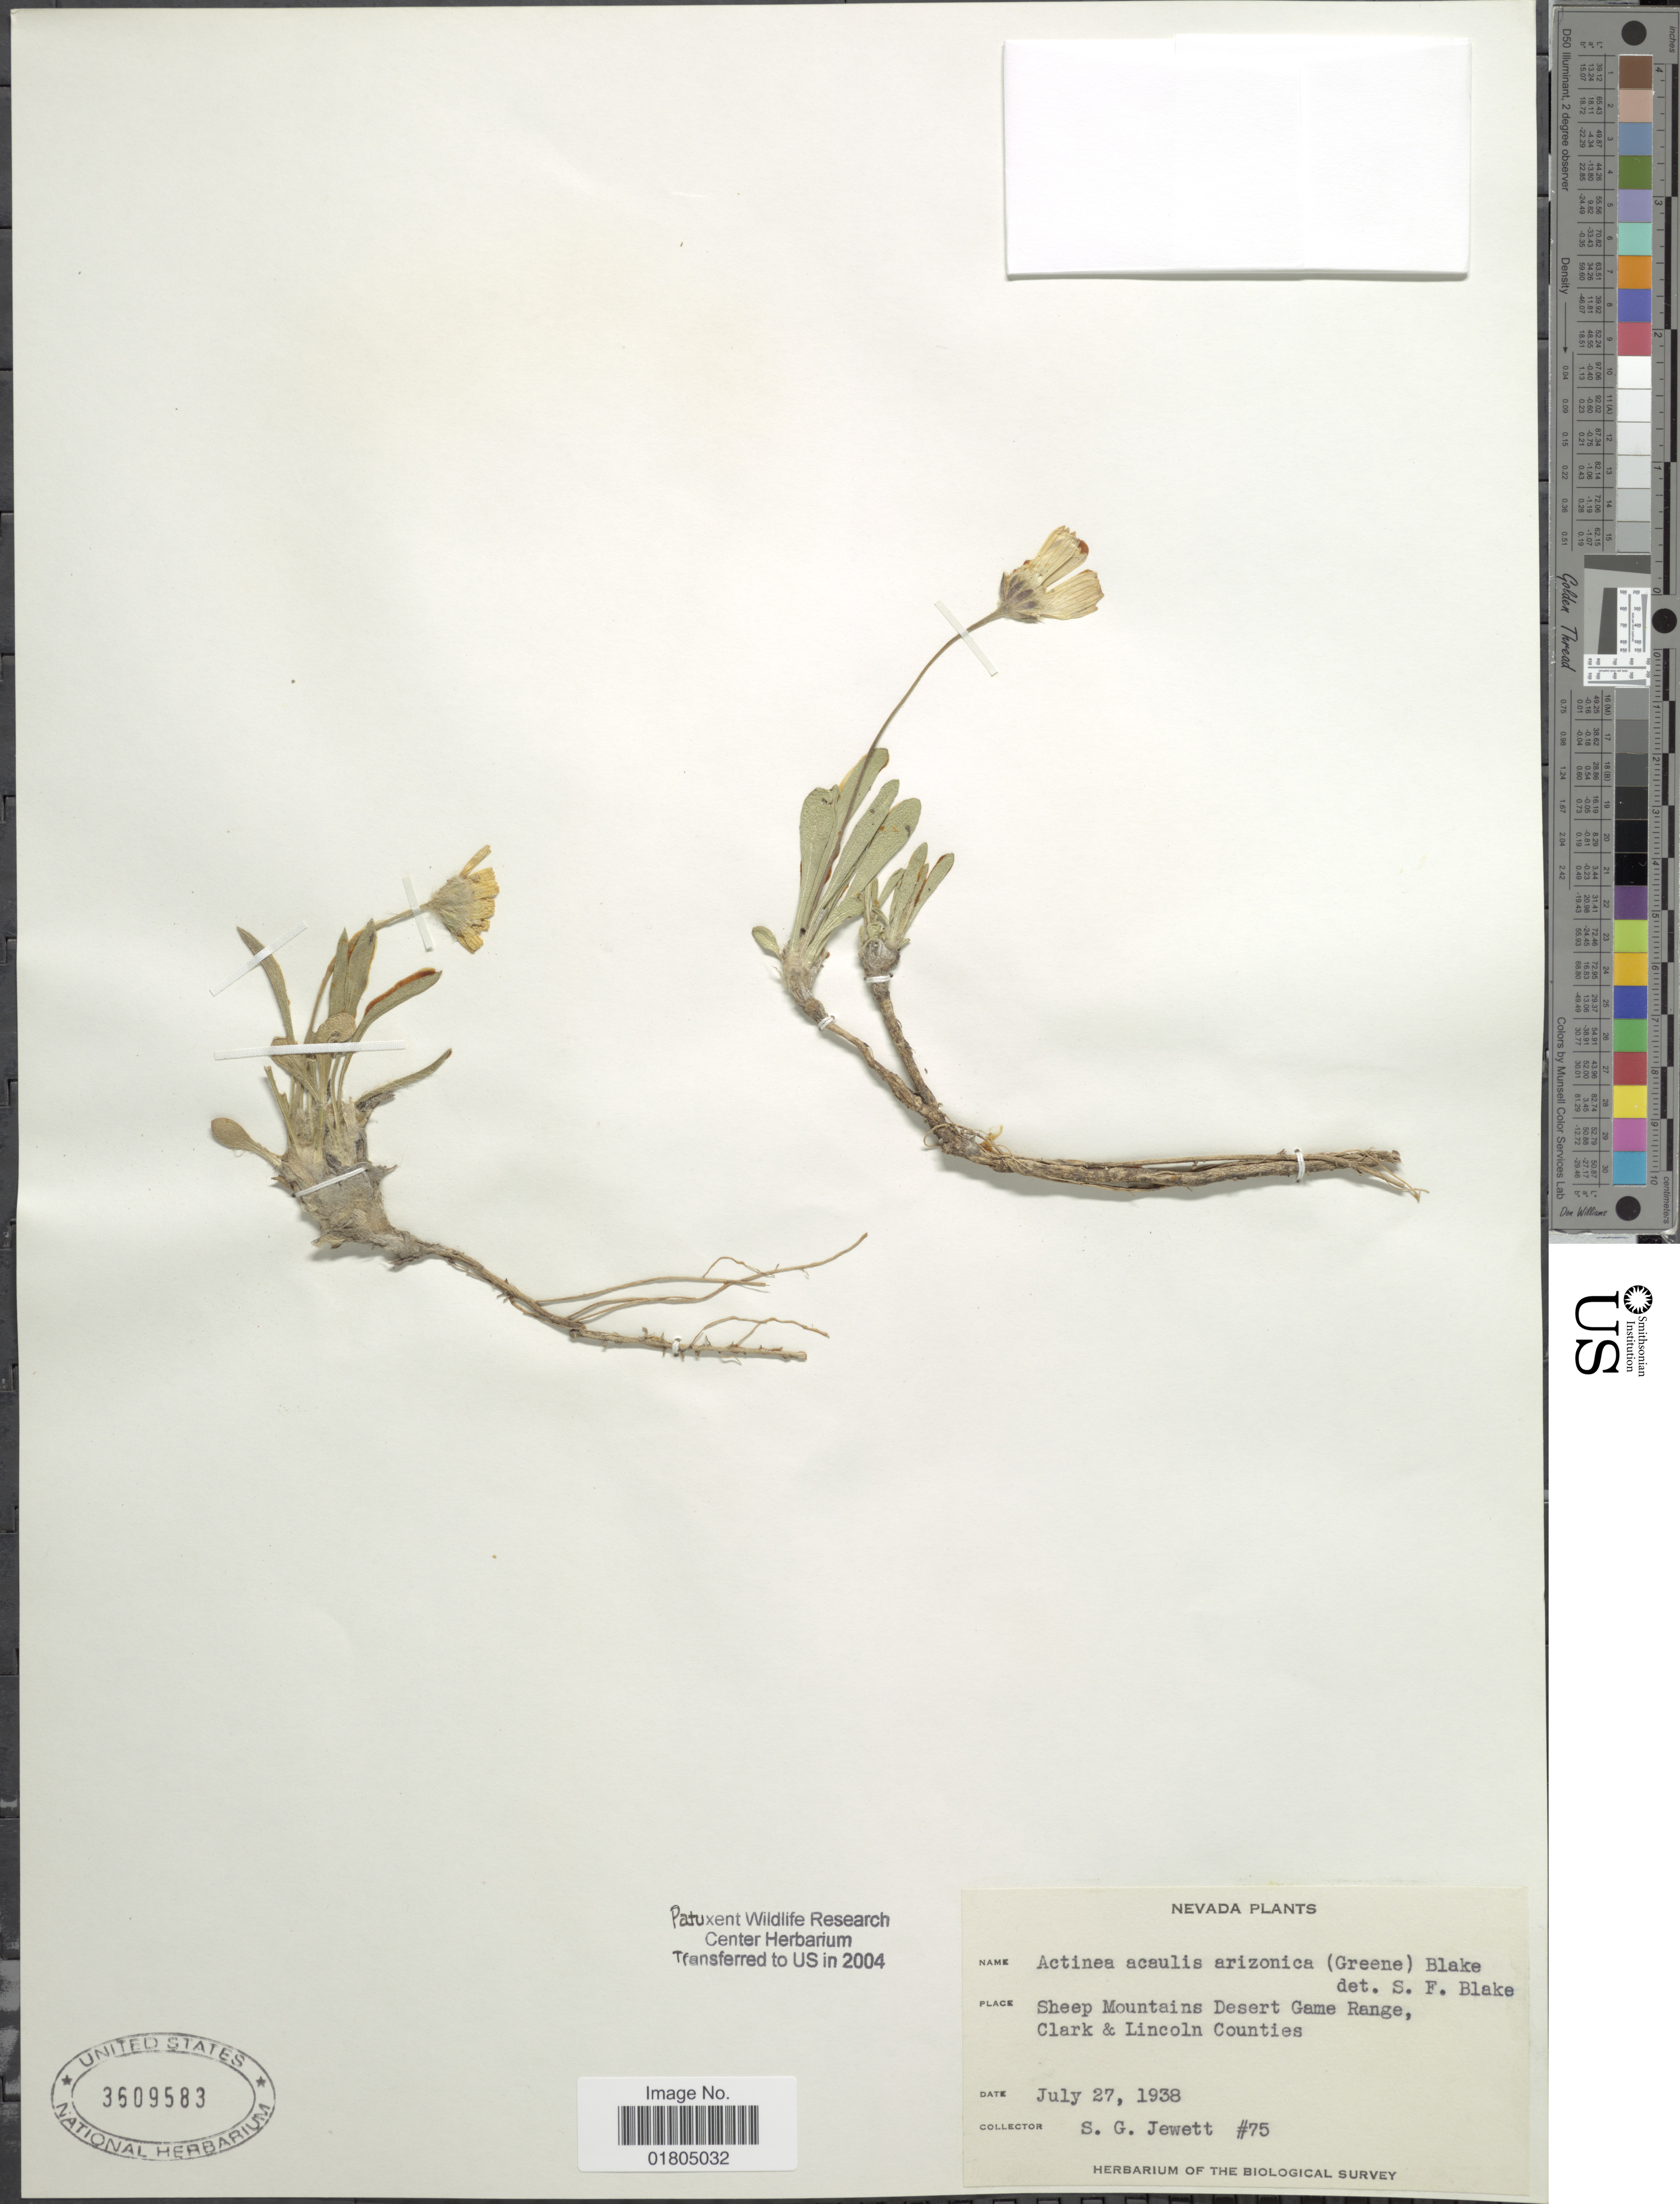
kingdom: Plantae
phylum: Tracheophyta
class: Magnoliopsida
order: Asterales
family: Asteraceae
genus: Actinea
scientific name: Actinea acaulis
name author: (Pursh) Spreng.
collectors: S. Jewett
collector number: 75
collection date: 1938-07-27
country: United States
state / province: Nevada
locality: Sheep Mountains Desert Game Range, Clark & Lincoln Counties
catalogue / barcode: US 3609583